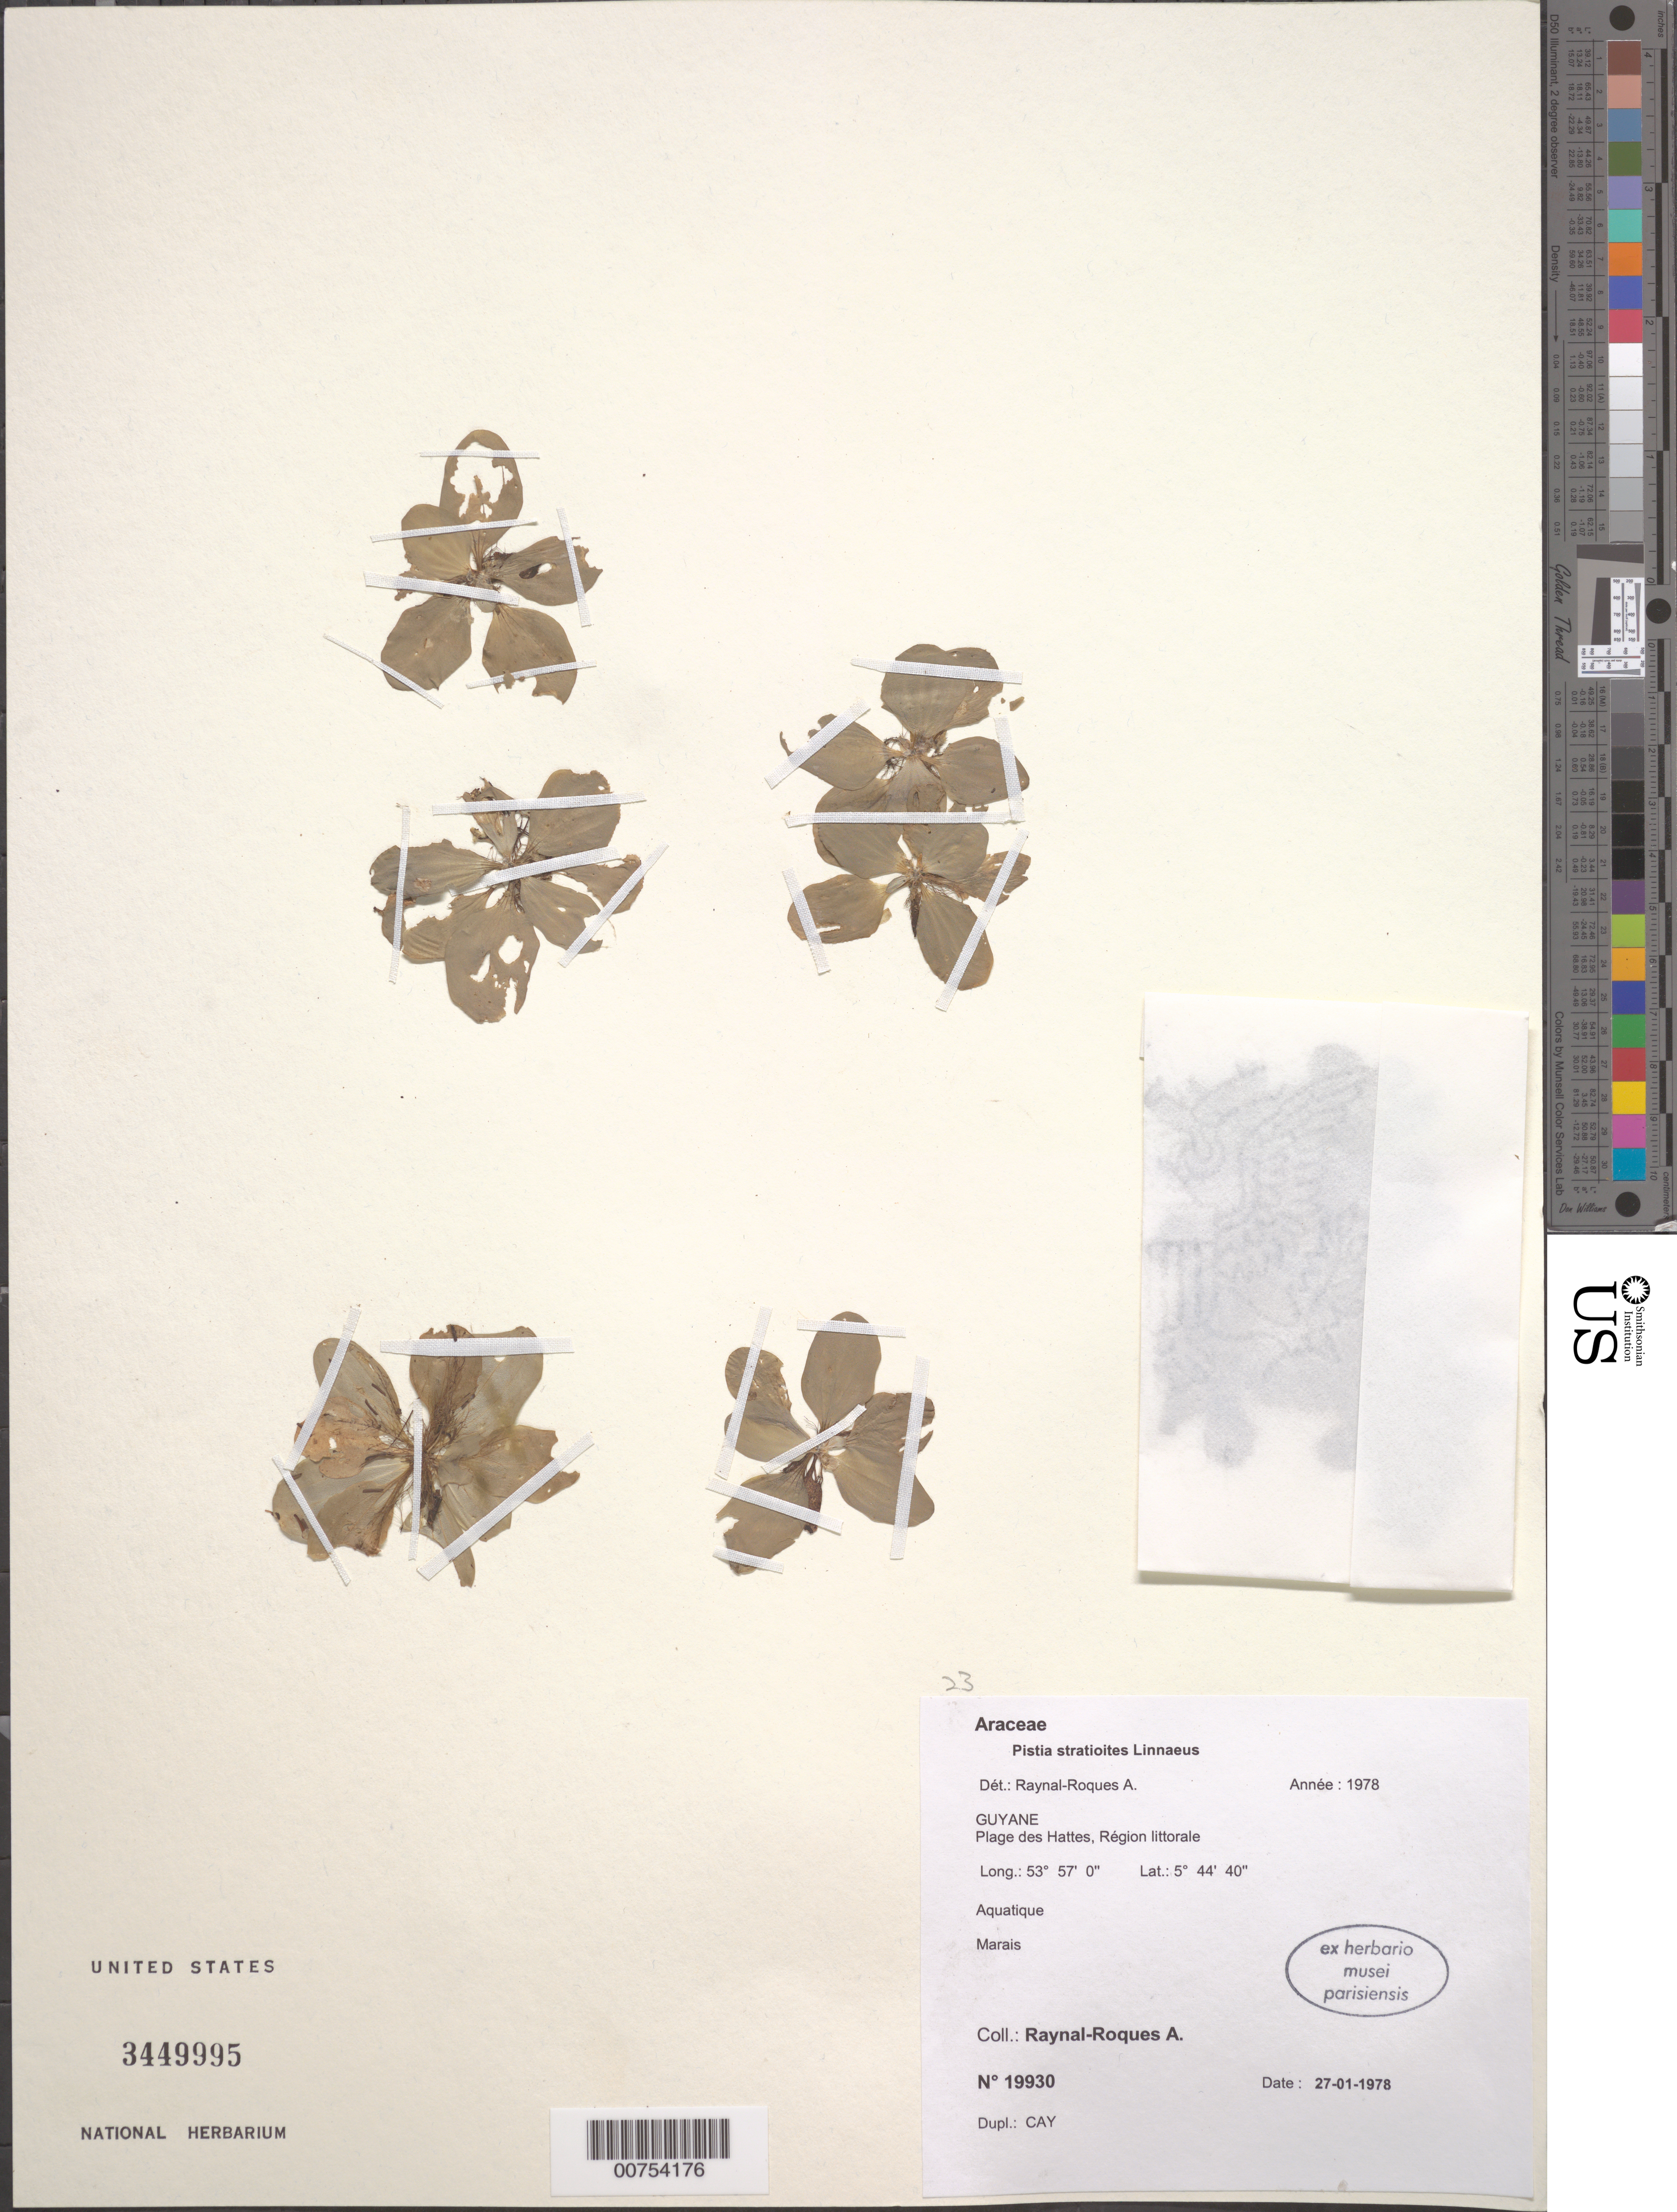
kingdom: Plantae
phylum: Tracheophyta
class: Liliopsida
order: Alismatales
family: Araceae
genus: Pistia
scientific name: Pistia stratiotes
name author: L.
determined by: Raynal, A. M.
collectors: A. M. Raynal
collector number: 19930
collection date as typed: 27-Jan-78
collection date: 1978-01-27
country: French Guiana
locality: Plage des Hattes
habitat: Marsh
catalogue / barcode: US 3449995